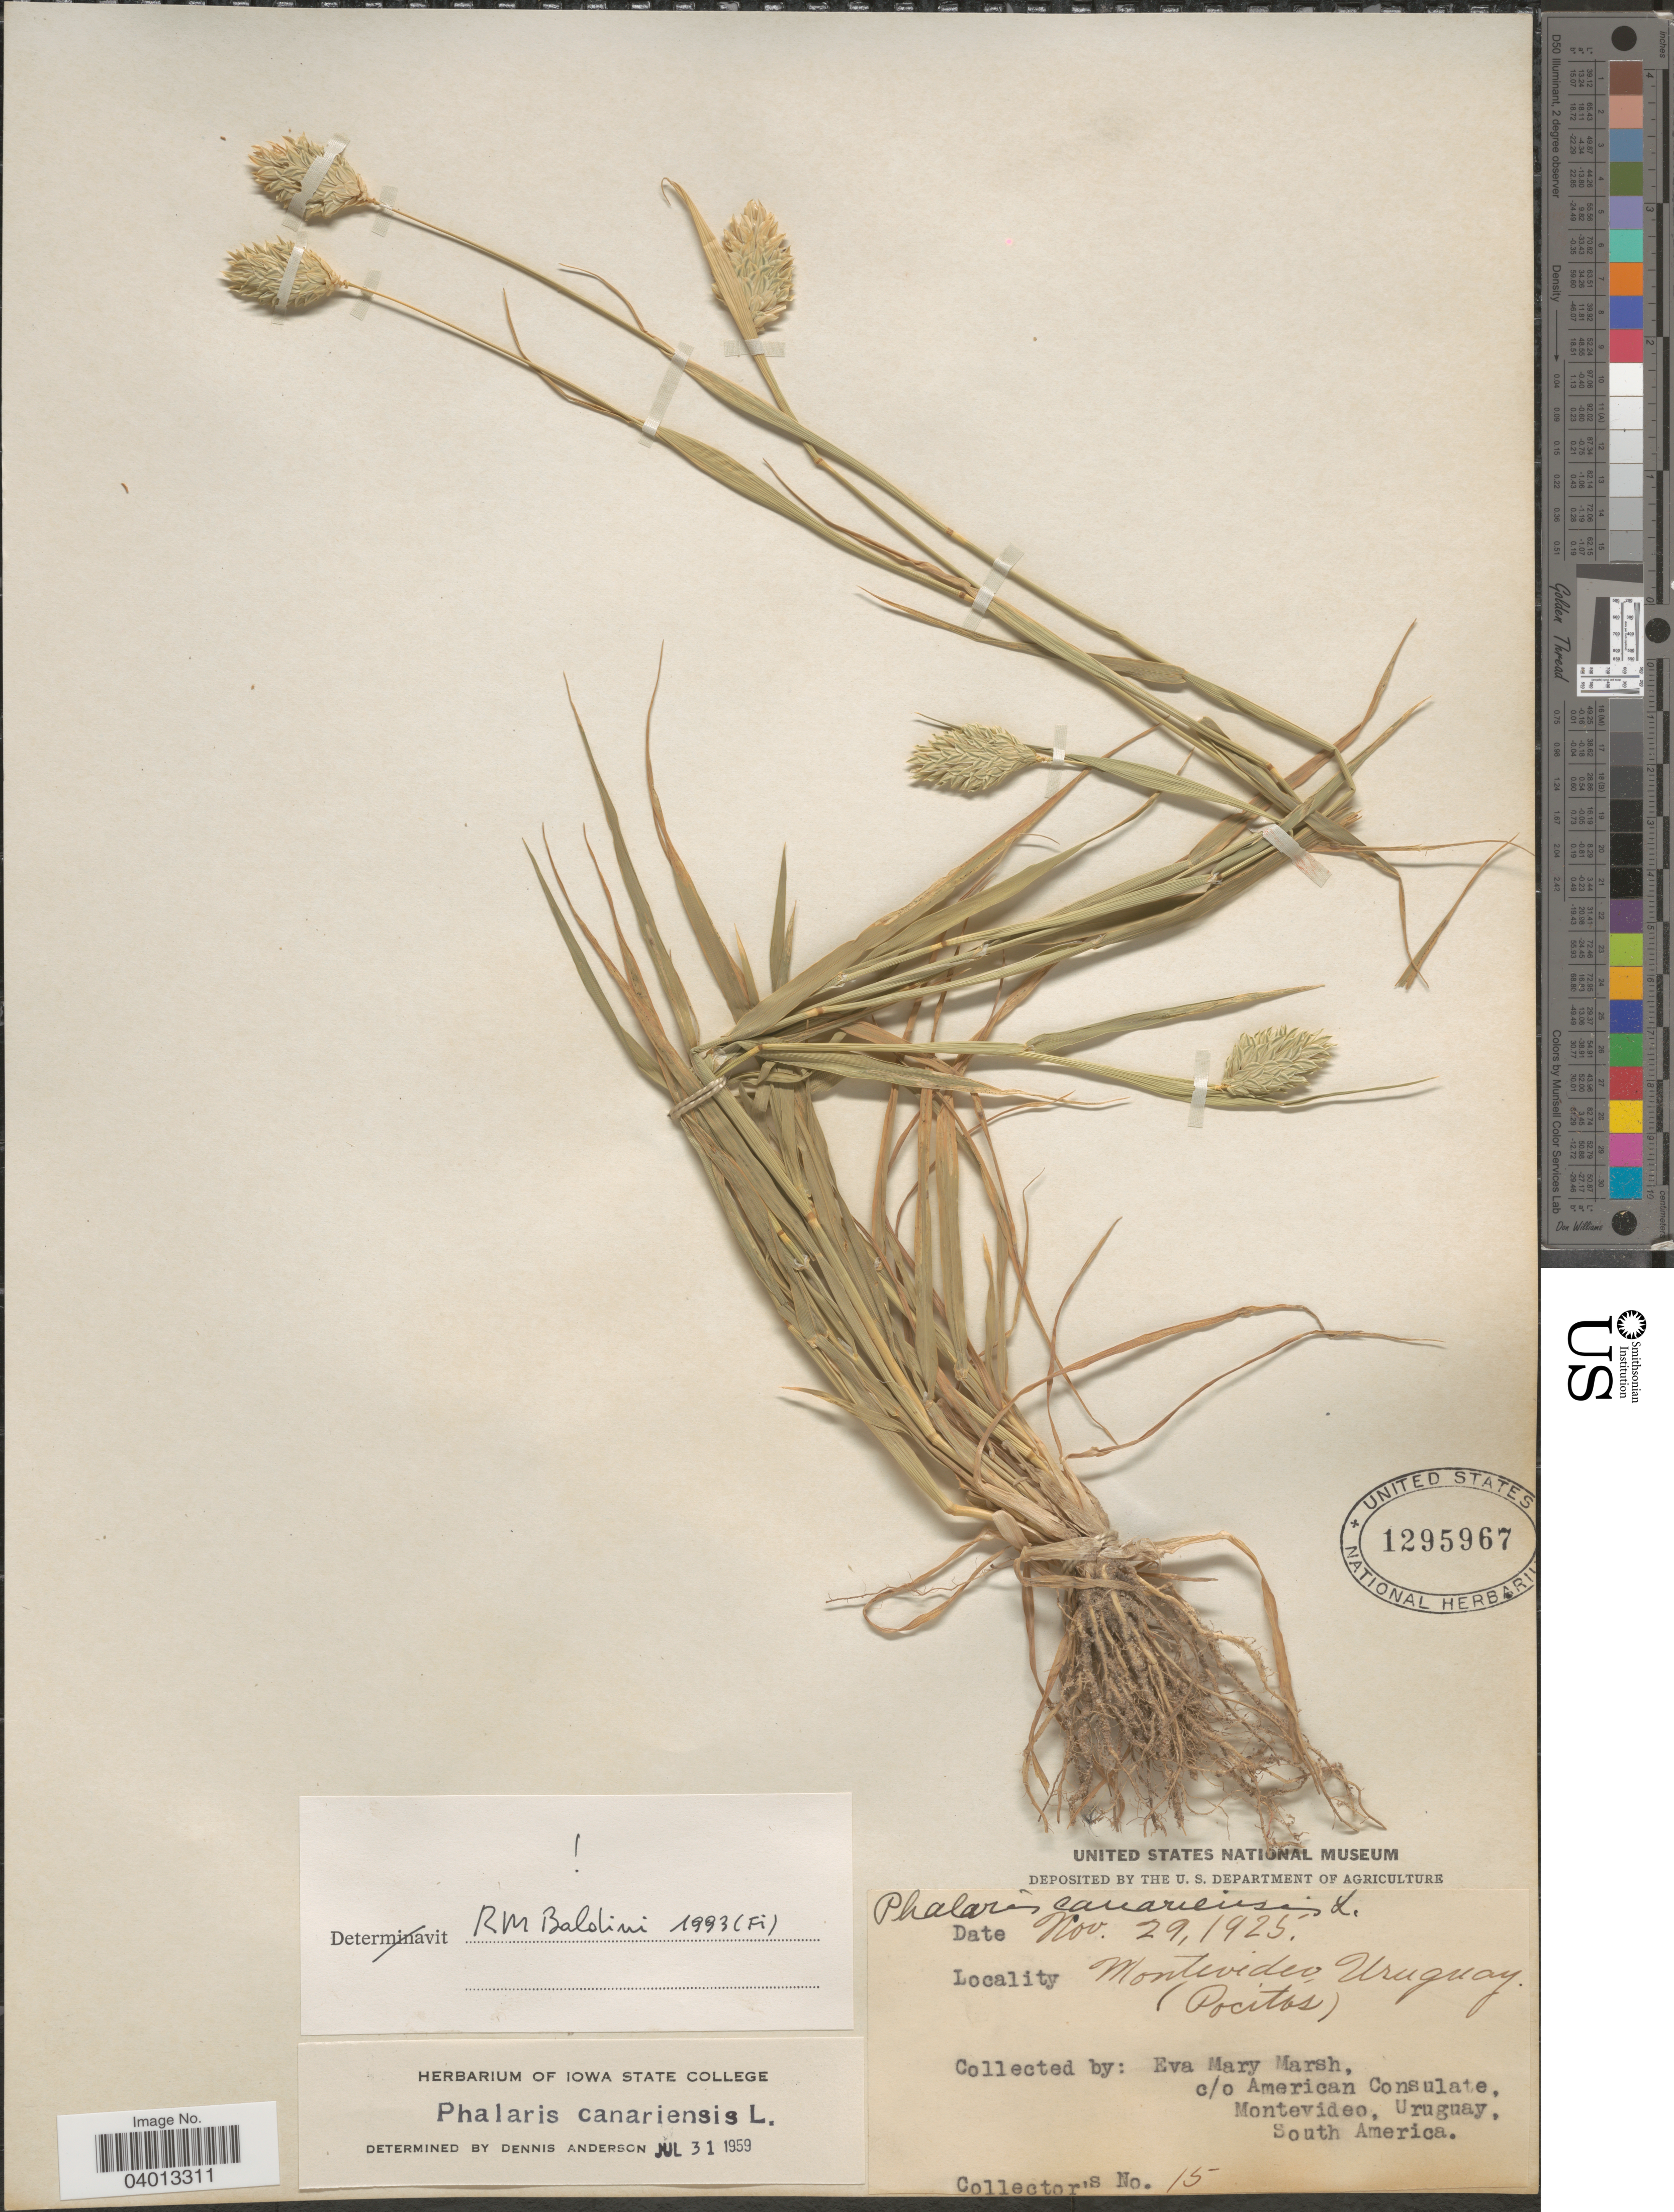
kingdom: Plantae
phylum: Tracheophyta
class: Liliopsida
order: Poales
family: Poaceae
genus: Phalaris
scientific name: Phalaris canariensis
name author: L.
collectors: E. Marsh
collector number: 15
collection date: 1925-11-29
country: Uruguay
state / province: Montevideo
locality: (Pocitos).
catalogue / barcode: US 1295967